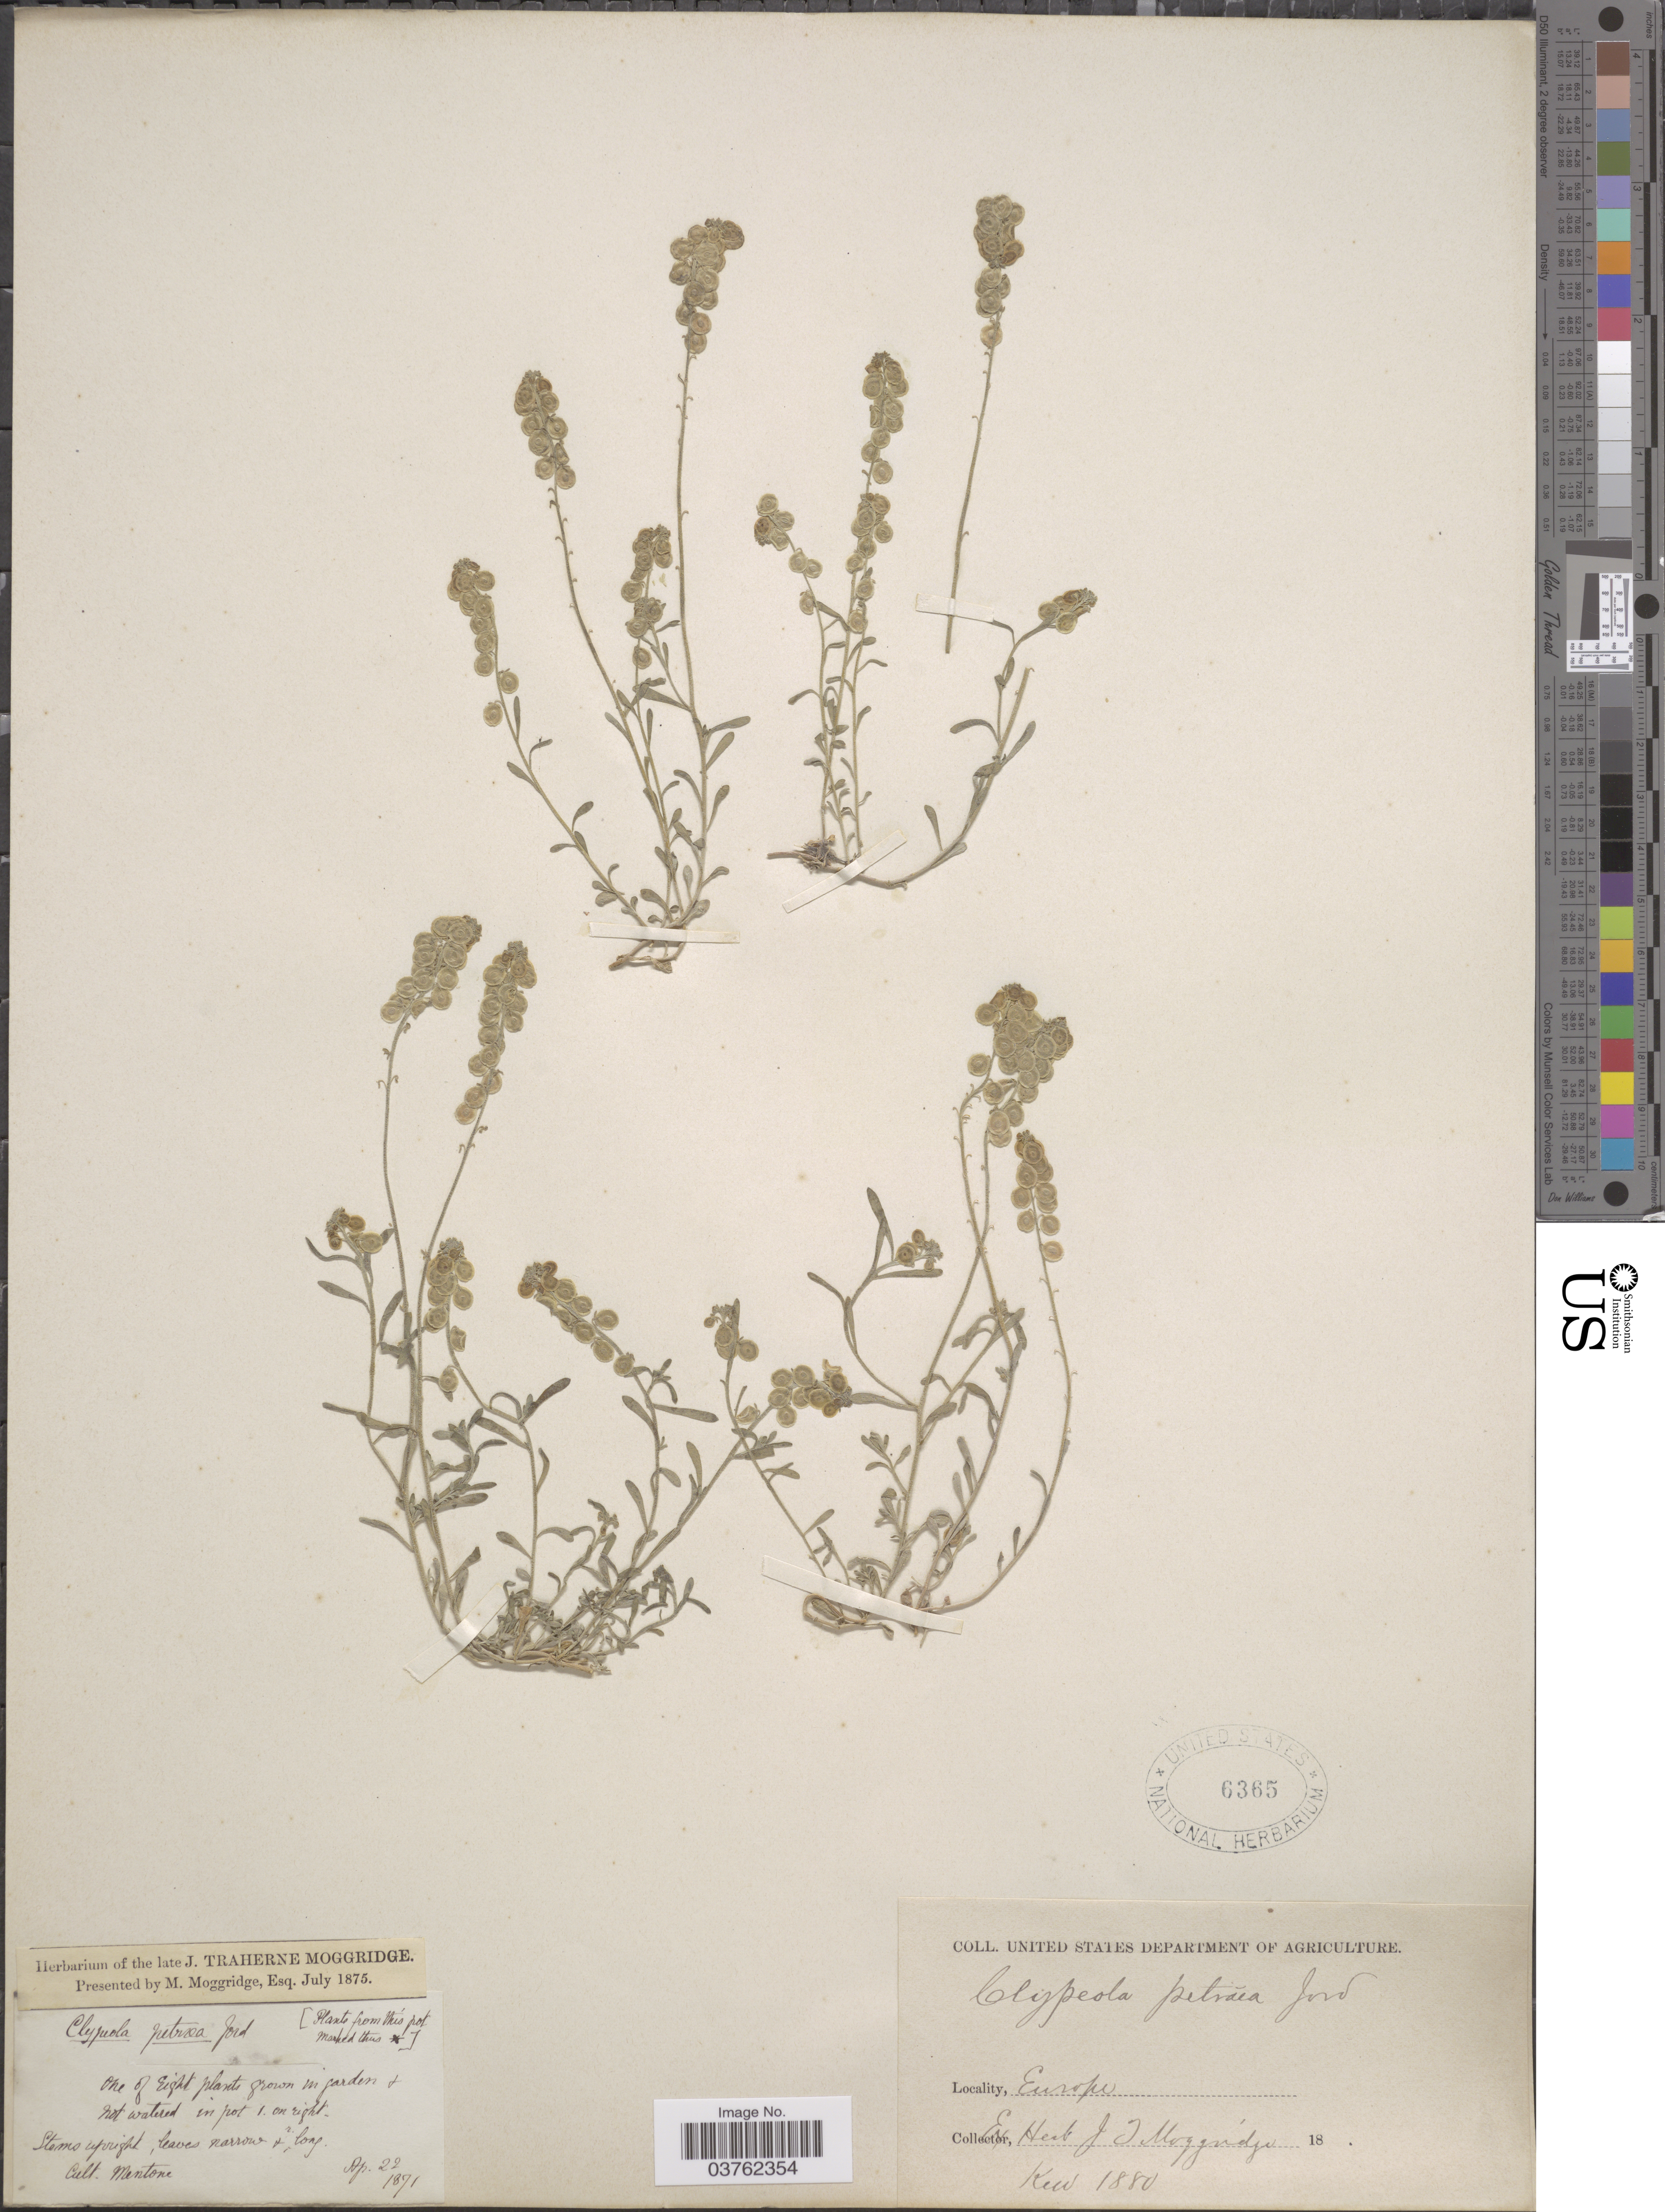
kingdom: Plantae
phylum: Tracheophyta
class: Magnoliopsida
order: Brassicales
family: Brassicaceae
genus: Clypeola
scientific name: Clypeola petraea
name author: Jord. & Fourr.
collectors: ex herb. J.T. Moggridge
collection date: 1871-04-22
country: France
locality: Mentone. Europe.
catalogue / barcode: US 6365